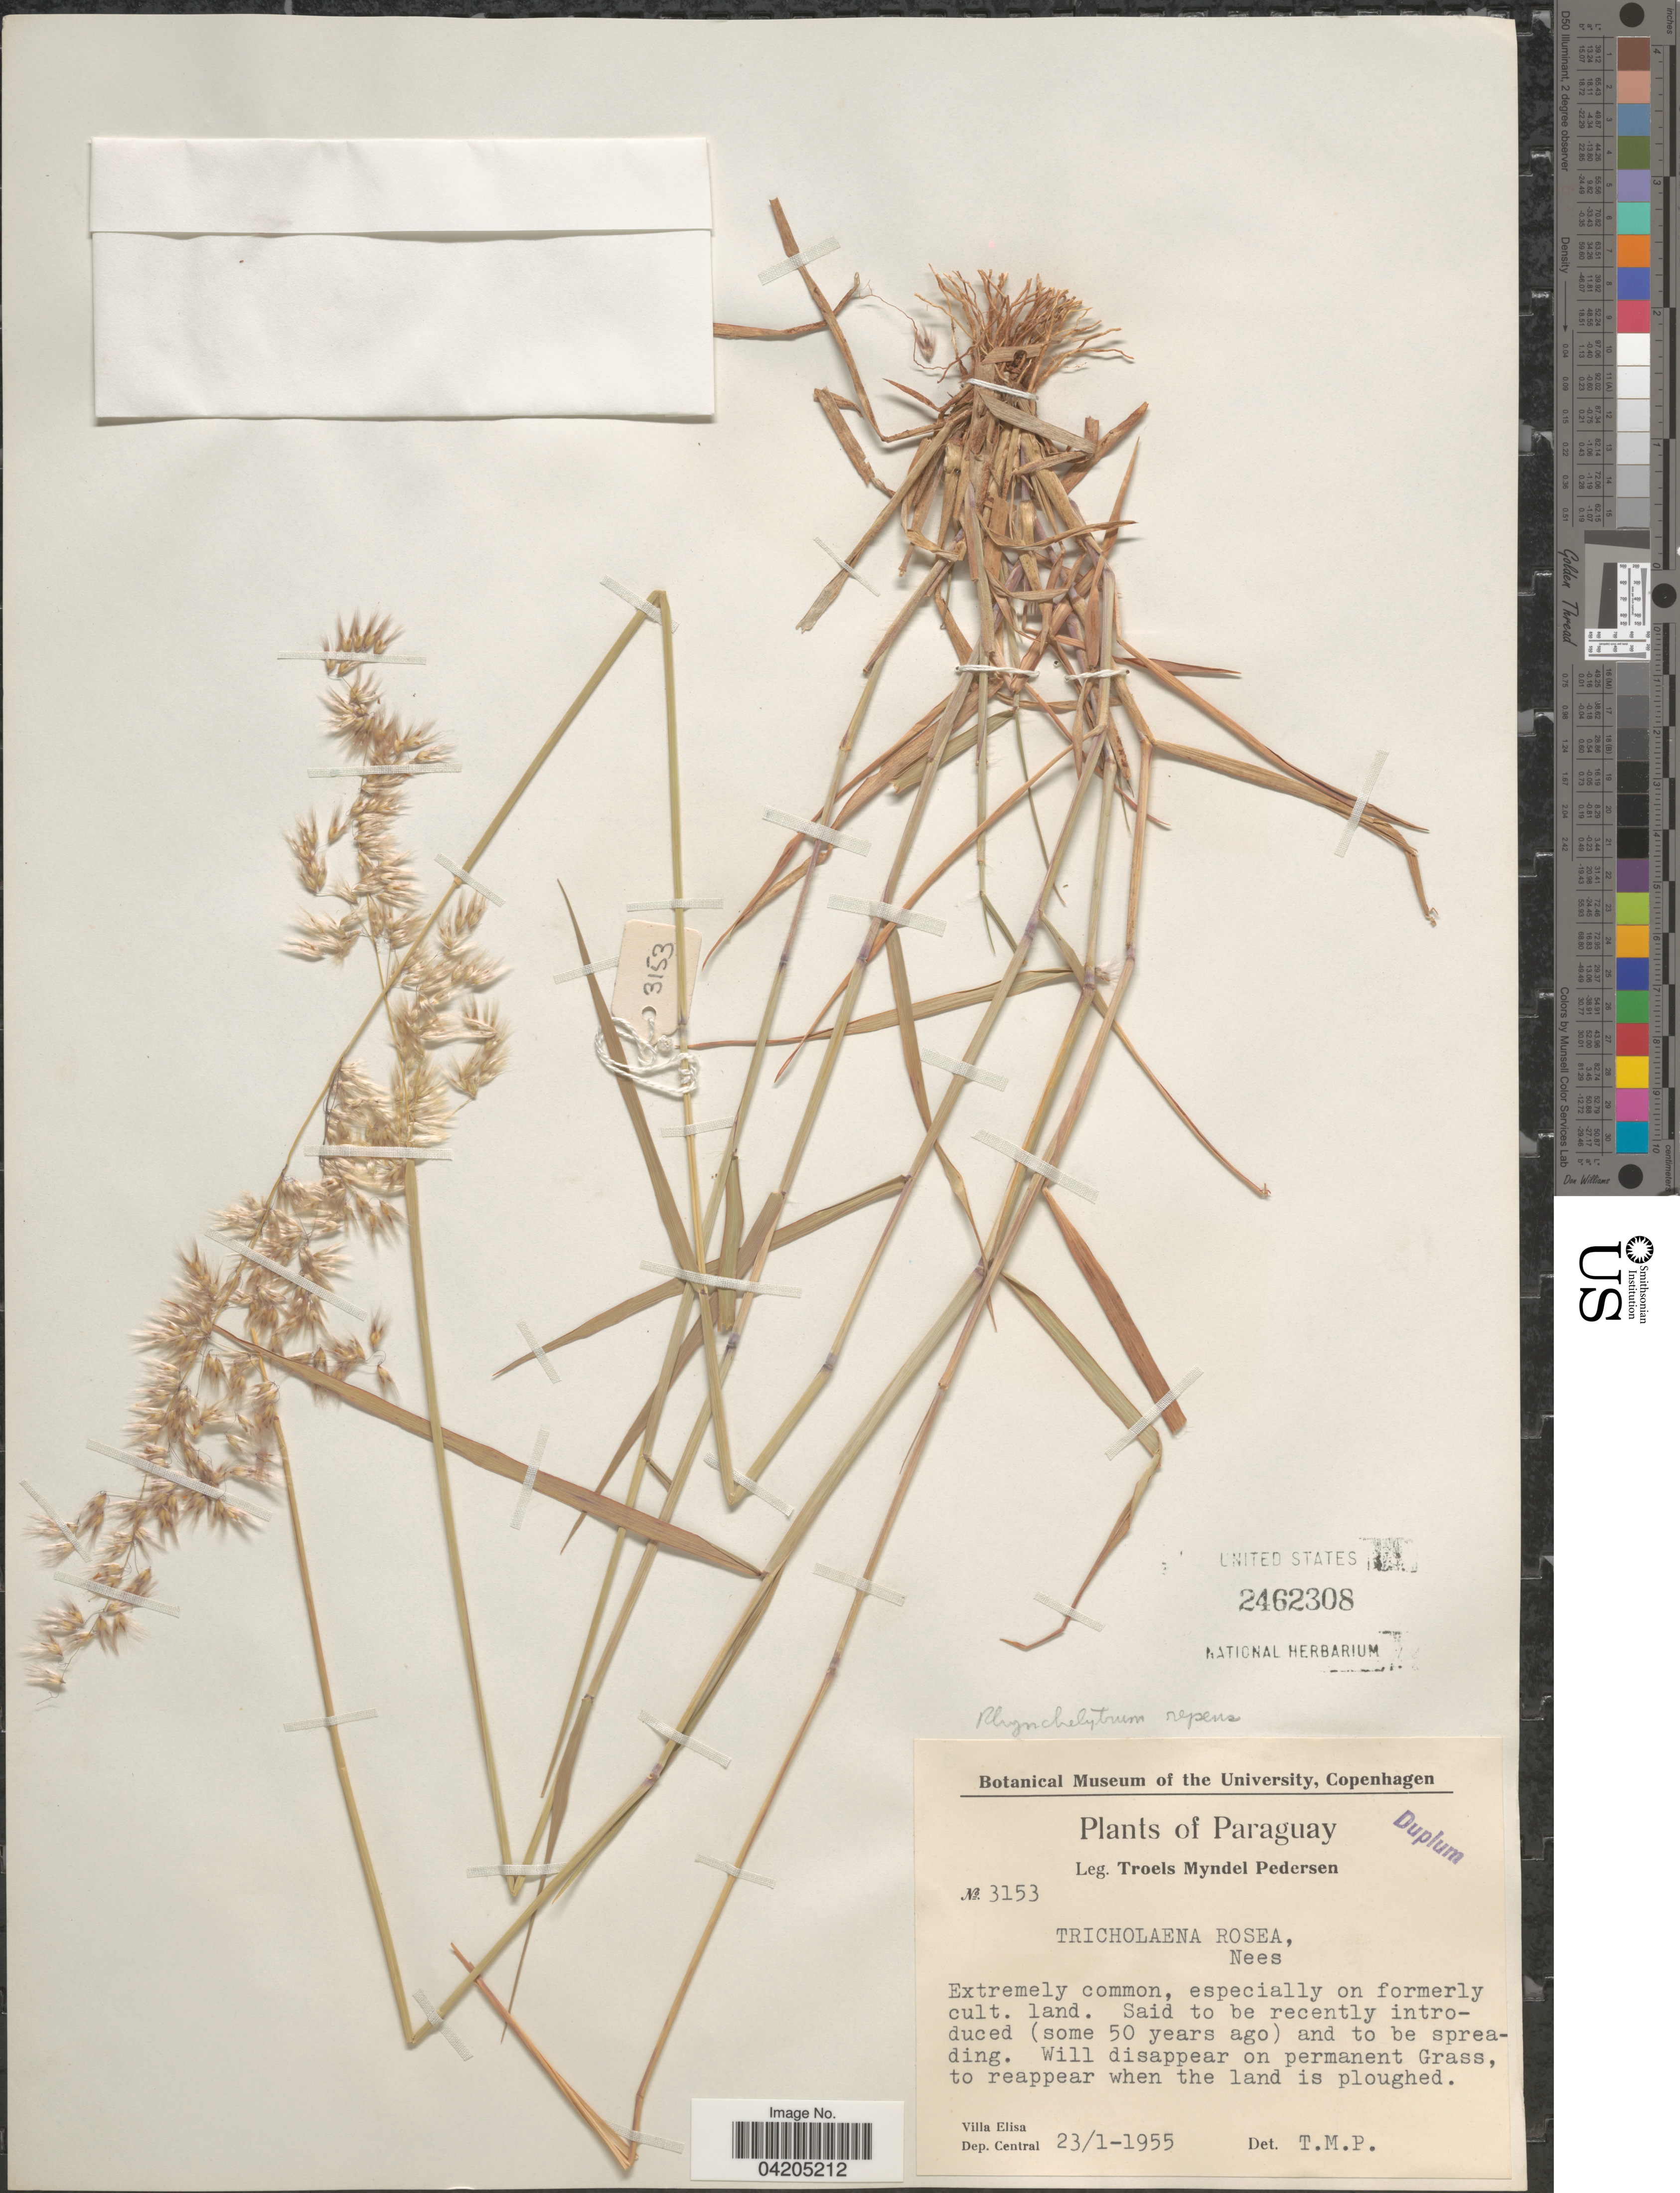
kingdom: Plantae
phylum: Tracheophyta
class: Liliopsida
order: Poales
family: Poaceae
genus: Melinis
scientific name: Melinis repens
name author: (Willd.) Zizka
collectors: T. Pederson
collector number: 3153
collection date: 1955-01-21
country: Paraguay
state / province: Central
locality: Villa Elisa. Dep. Central.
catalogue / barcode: US 2462308